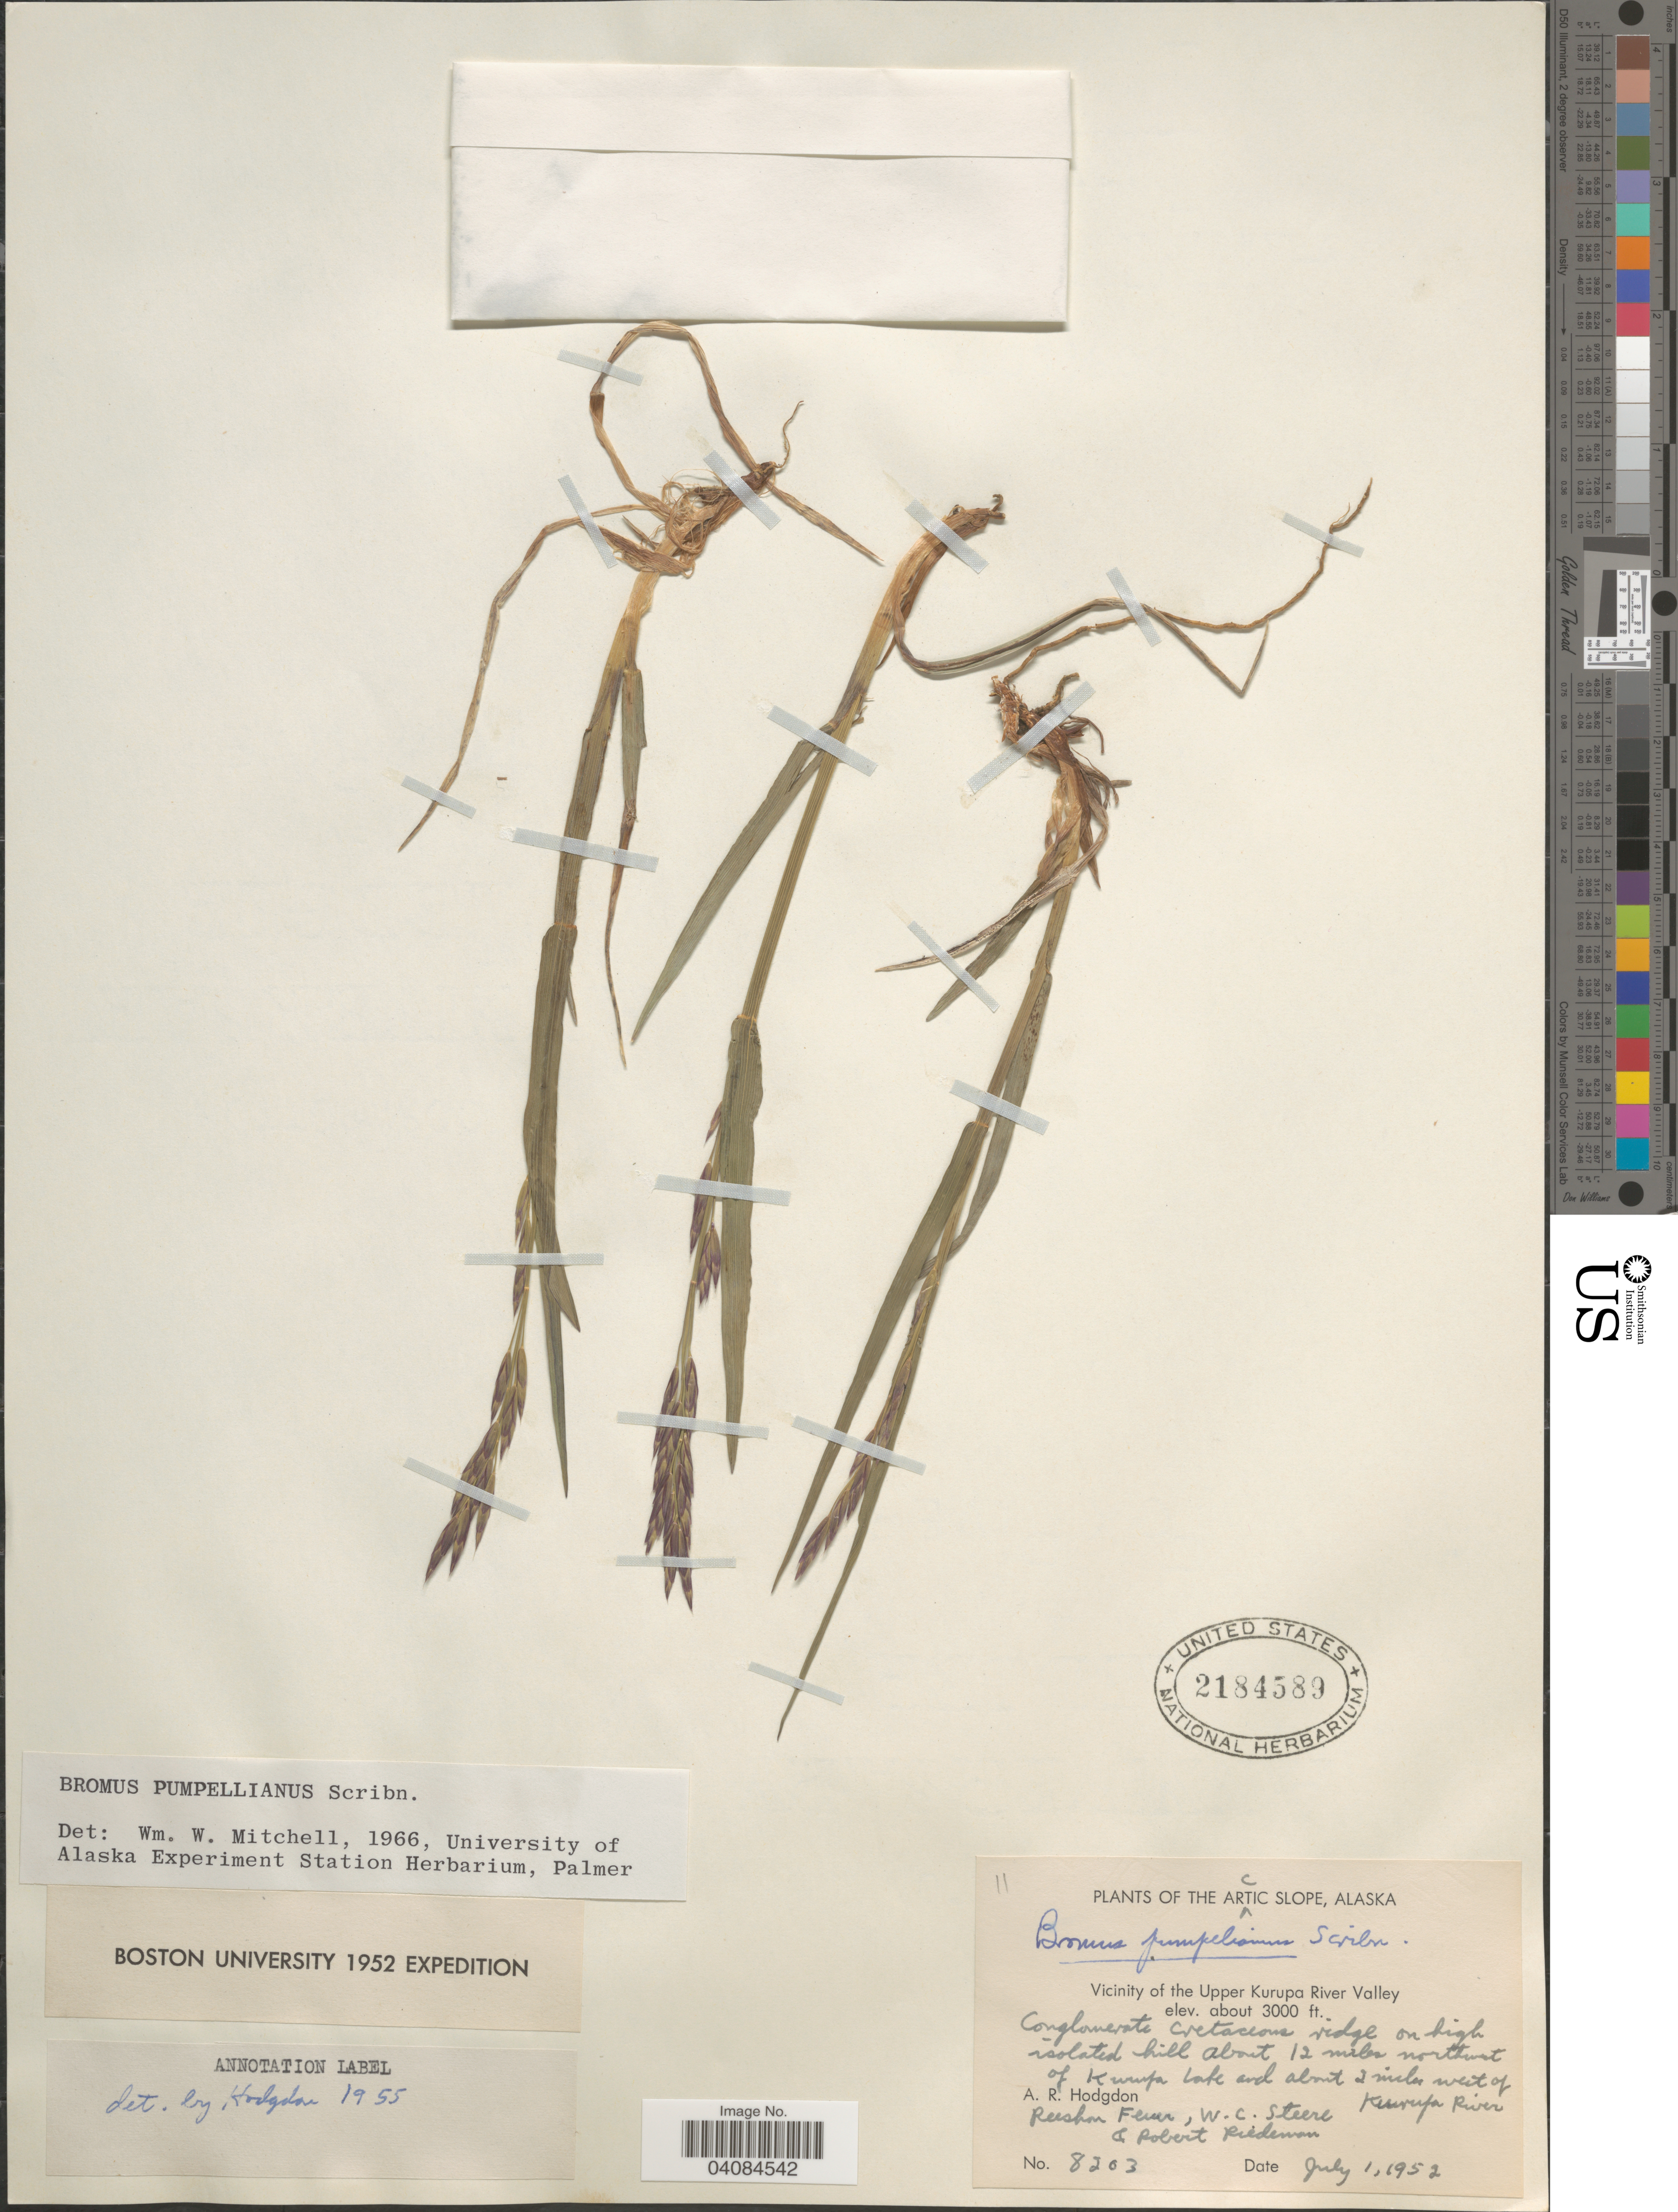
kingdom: Plantae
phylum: Tracheophyta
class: Liliopsida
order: Poales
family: Poaceae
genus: Bromus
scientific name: Bromus pumpellianus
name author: Scribn.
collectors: A. R. Hodgdon, R. Feuer, W. C. Steere & R. Riedeman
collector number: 8203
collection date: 1952-07-01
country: United States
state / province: Alaska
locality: Boston University 1952 Expedition. The Arctic Slope. Vicinity of the Upper Kurupa River Valley. On high isolated hill about 12 miles northwest of Kurupa Lake and about 2 miles west of Kurupa River.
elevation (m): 914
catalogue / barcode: US 2184589